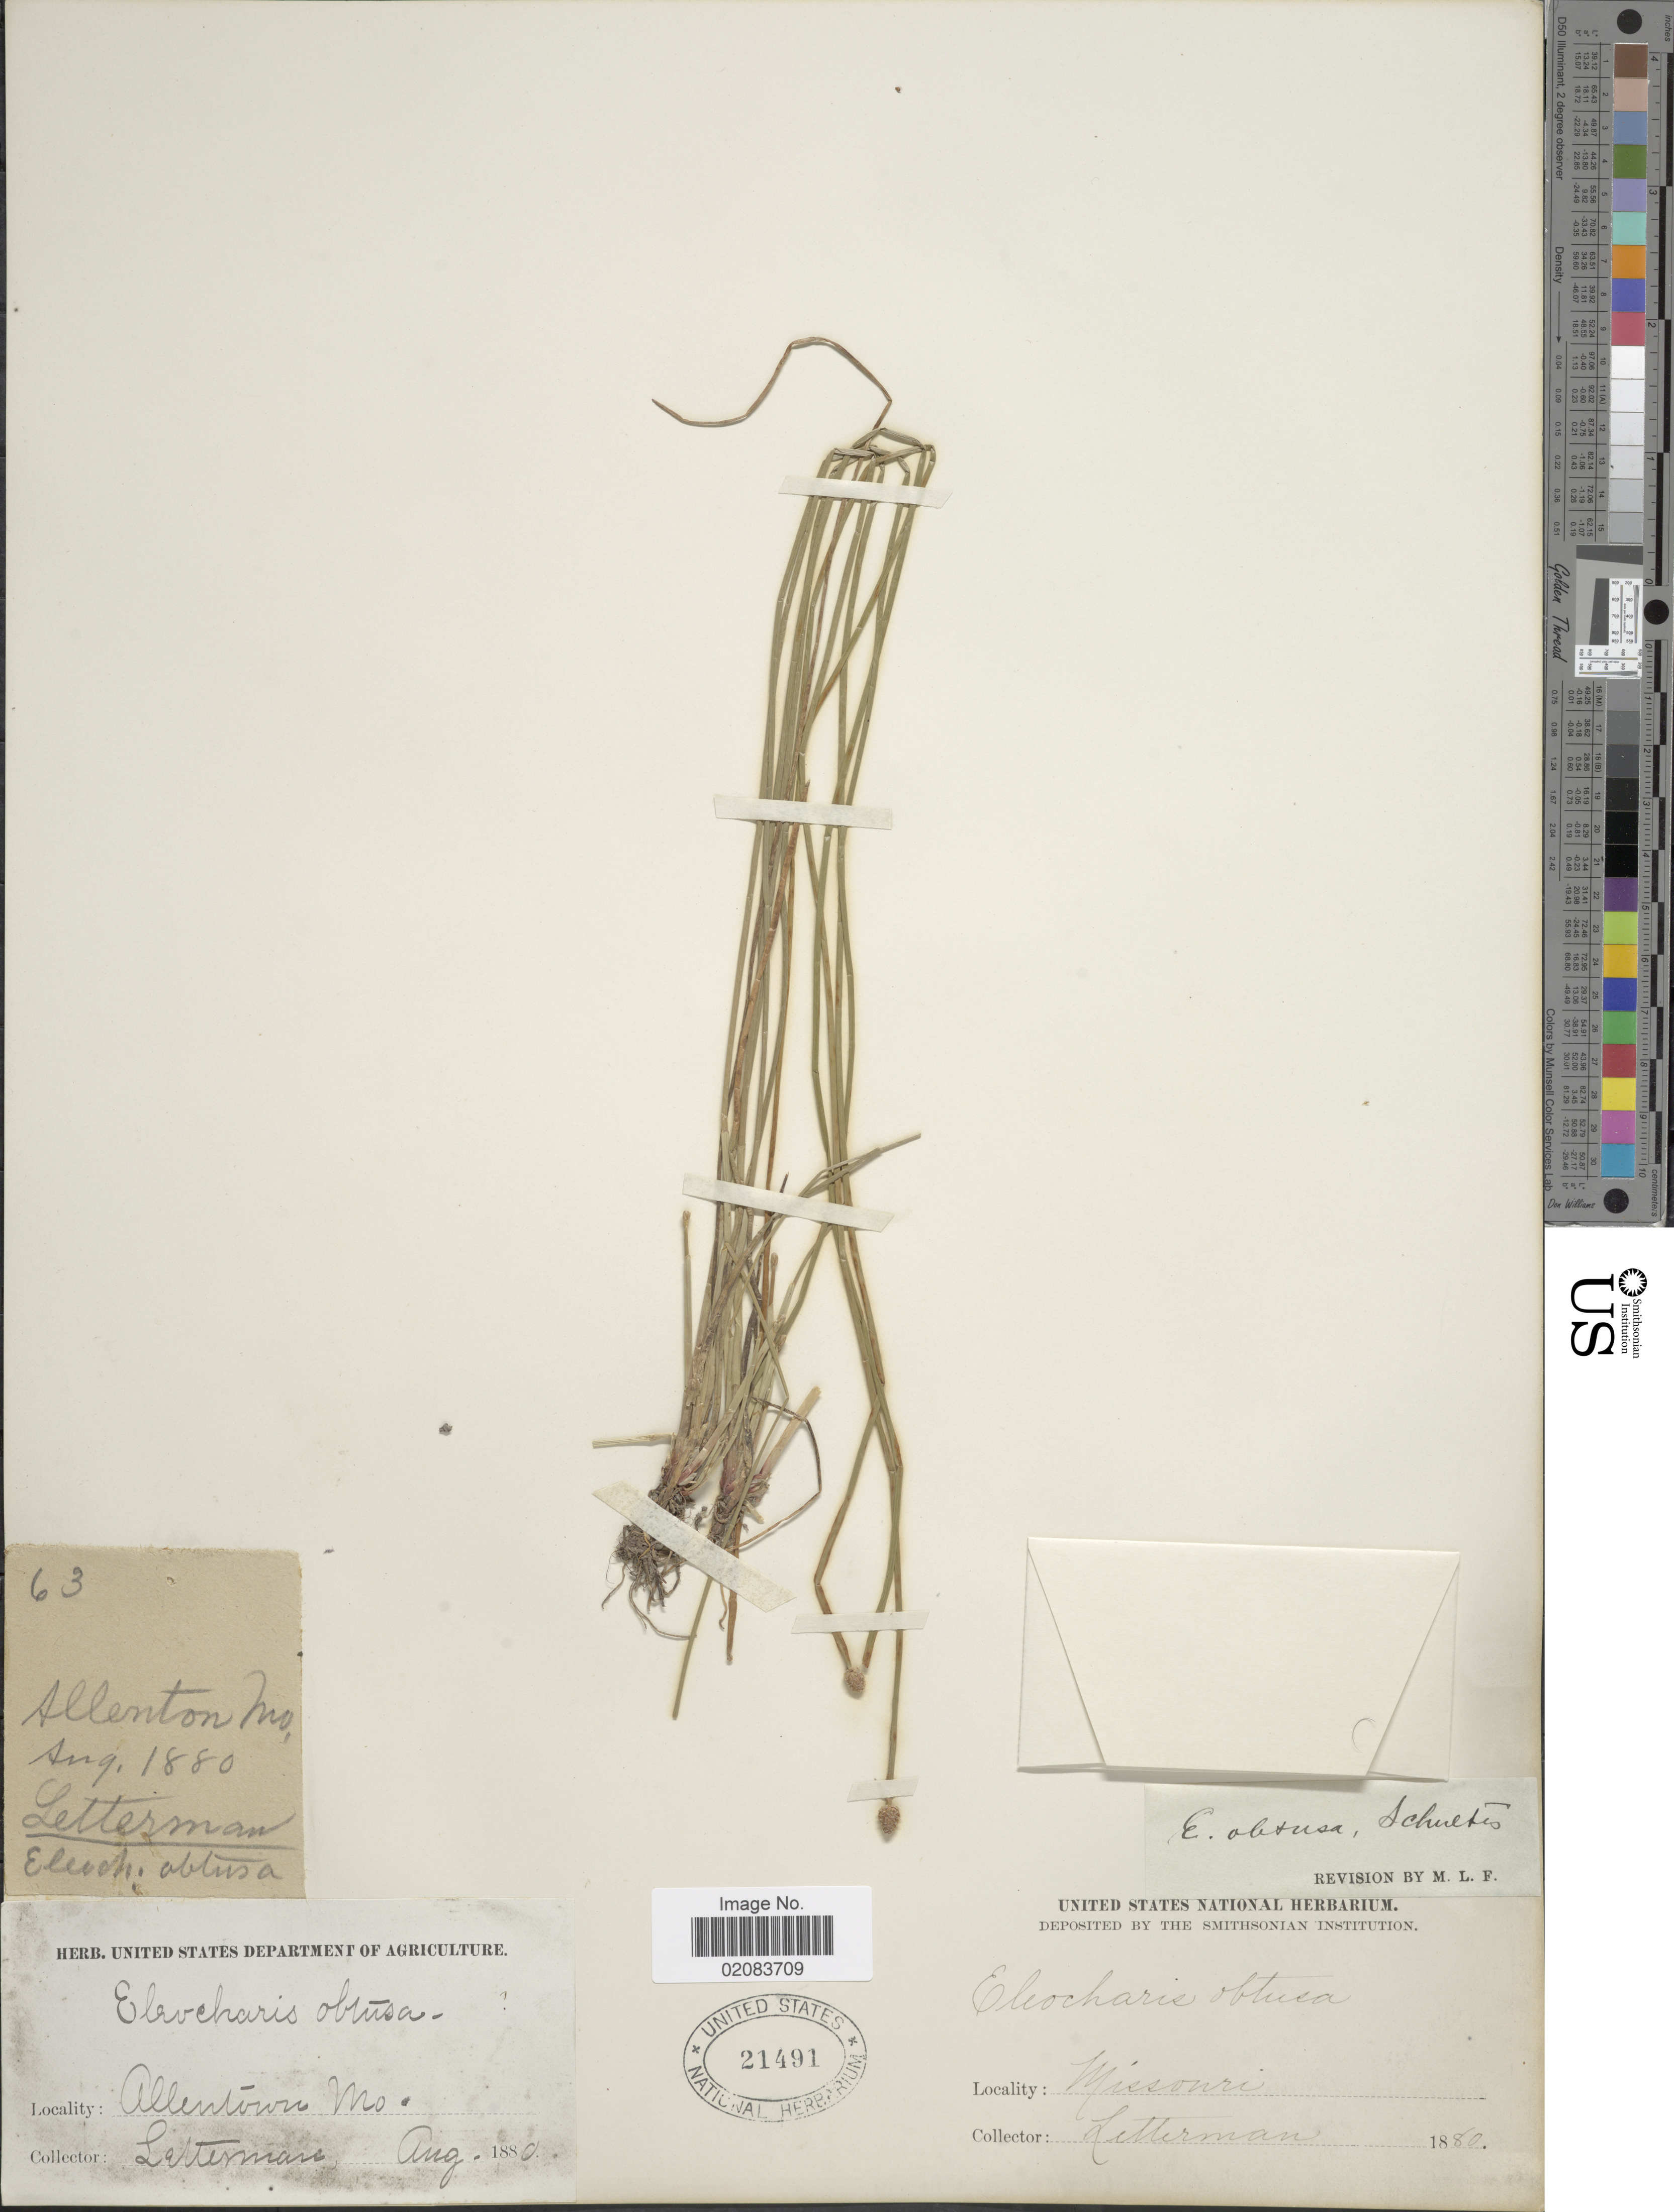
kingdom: Plantae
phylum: Tracheophyta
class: Liliopsida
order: Poales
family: Cyperaceae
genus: Eleocharis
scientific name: Eleocharis obtusa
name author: (Willd.) Schult.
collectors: Letterman, --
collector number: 63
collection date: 1880-08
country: United States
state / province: Missouri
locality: Allenton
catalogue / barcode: US 21491